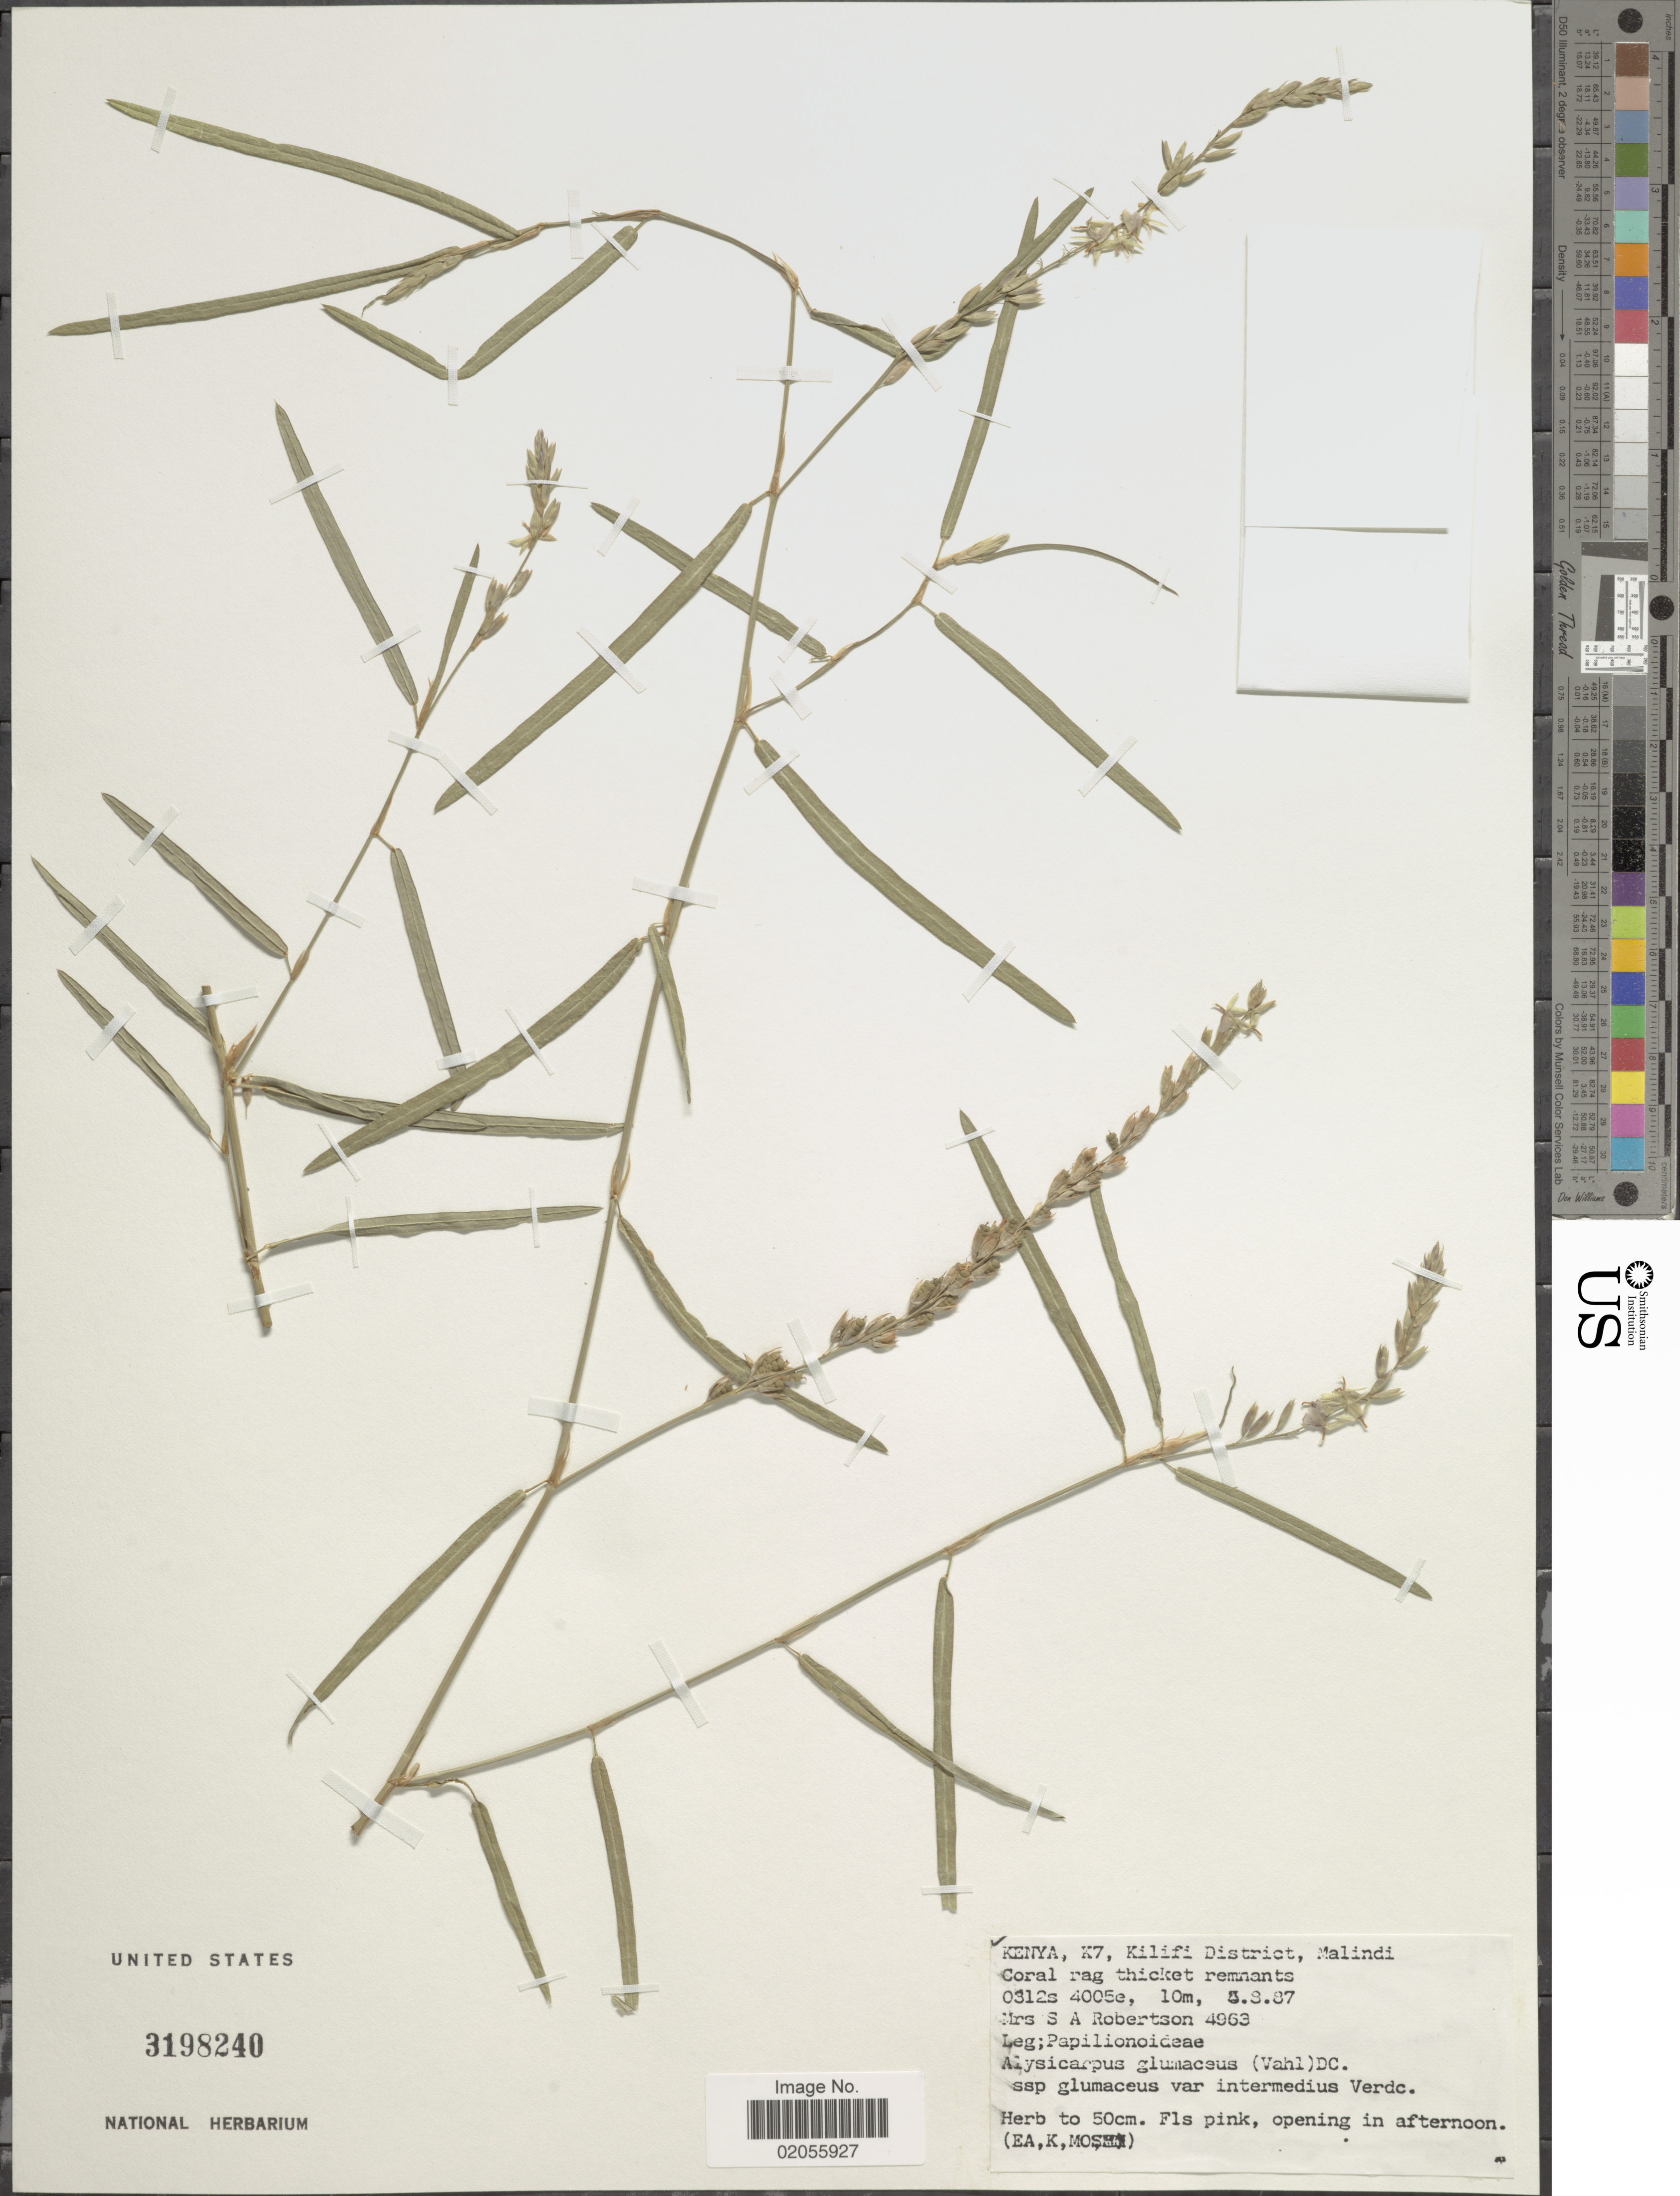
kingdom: Plantae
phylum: Tracheophyta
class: Magnoliopsida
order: Fabales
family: Fabaceae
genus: Alysicarpus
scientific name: Alysicarpus glumaceus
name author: (Vahl) DC.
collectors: S. Robertson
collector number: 4963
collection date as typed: Transcribed d/m/y: 3/8/87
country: Kenya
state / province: Kilifi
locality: K7, Malindi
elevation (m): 10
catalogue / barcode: US 3198240